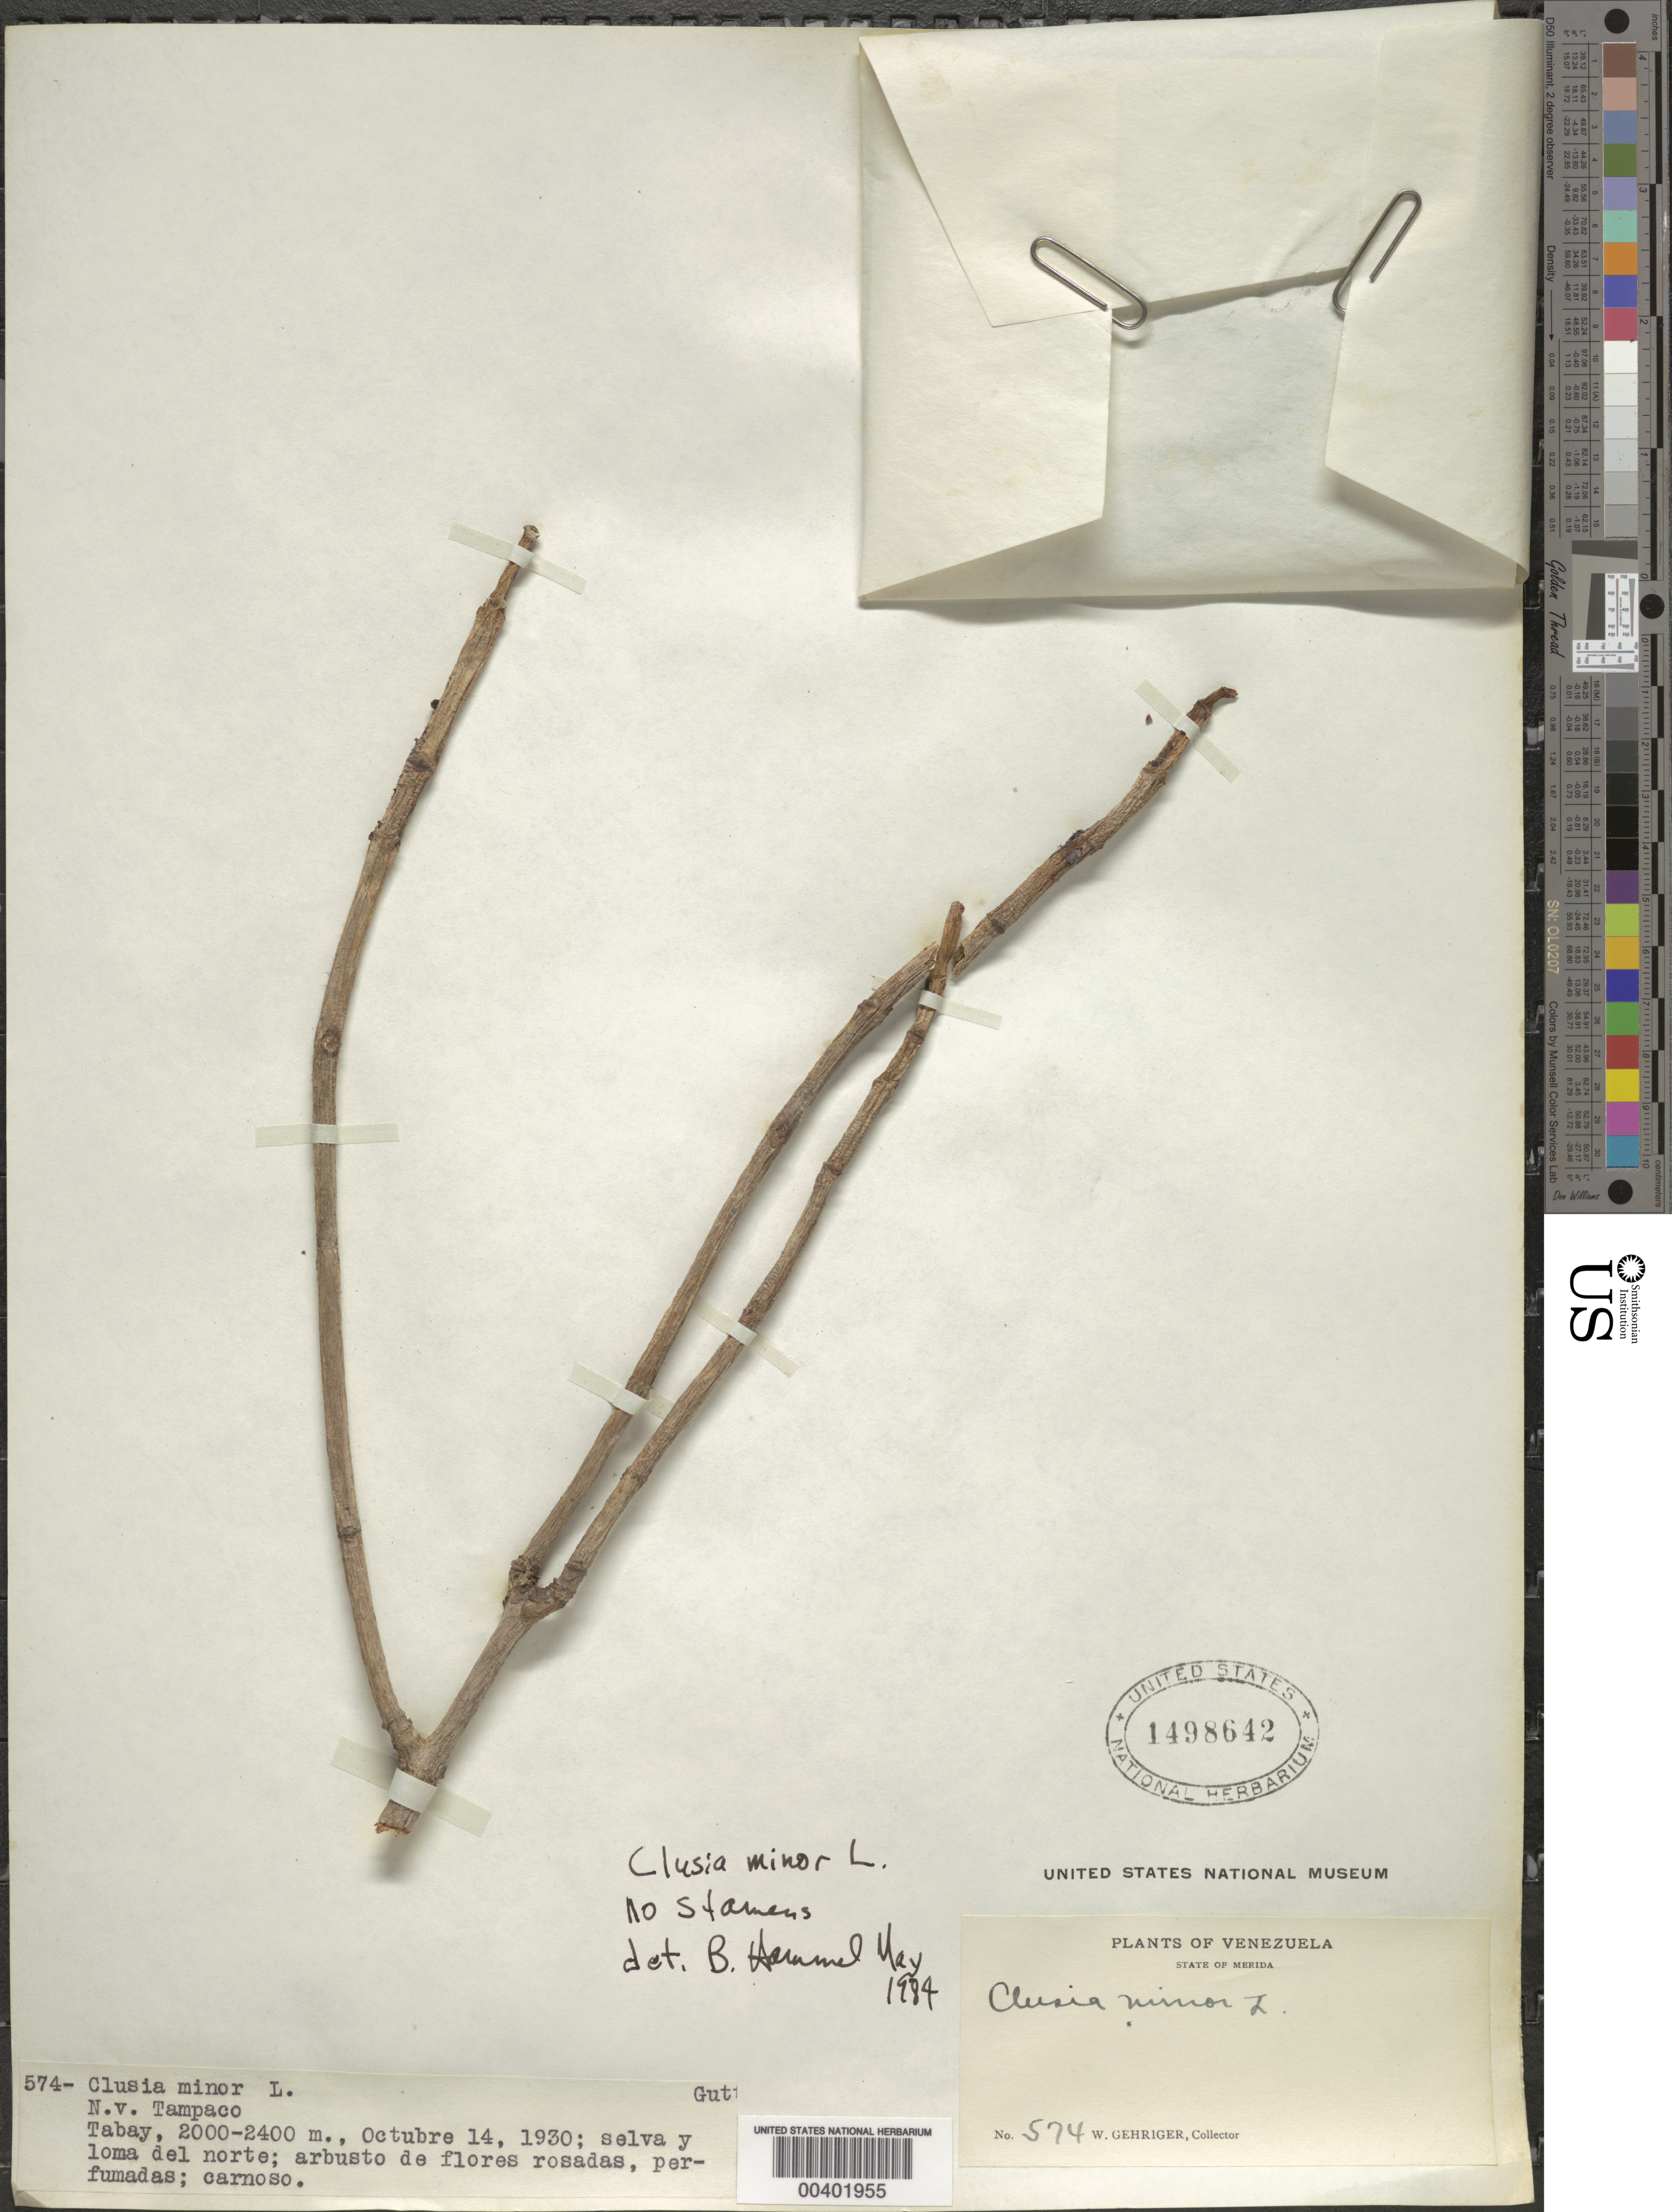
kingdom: Plantae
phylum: Tracheophyta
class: Magnoliopsida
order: Malpighiales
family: Clusiaceae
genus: Clusia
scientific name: Clusia minor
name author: L.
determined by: May, B. H.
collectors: W. Gehriger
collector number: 574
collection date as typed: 14 Oct 1930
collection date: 1930-10-14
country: Venezuela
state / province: Mérida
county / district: Libertador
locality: Tabay Tabay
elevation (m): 2000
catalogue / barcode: US 1498642